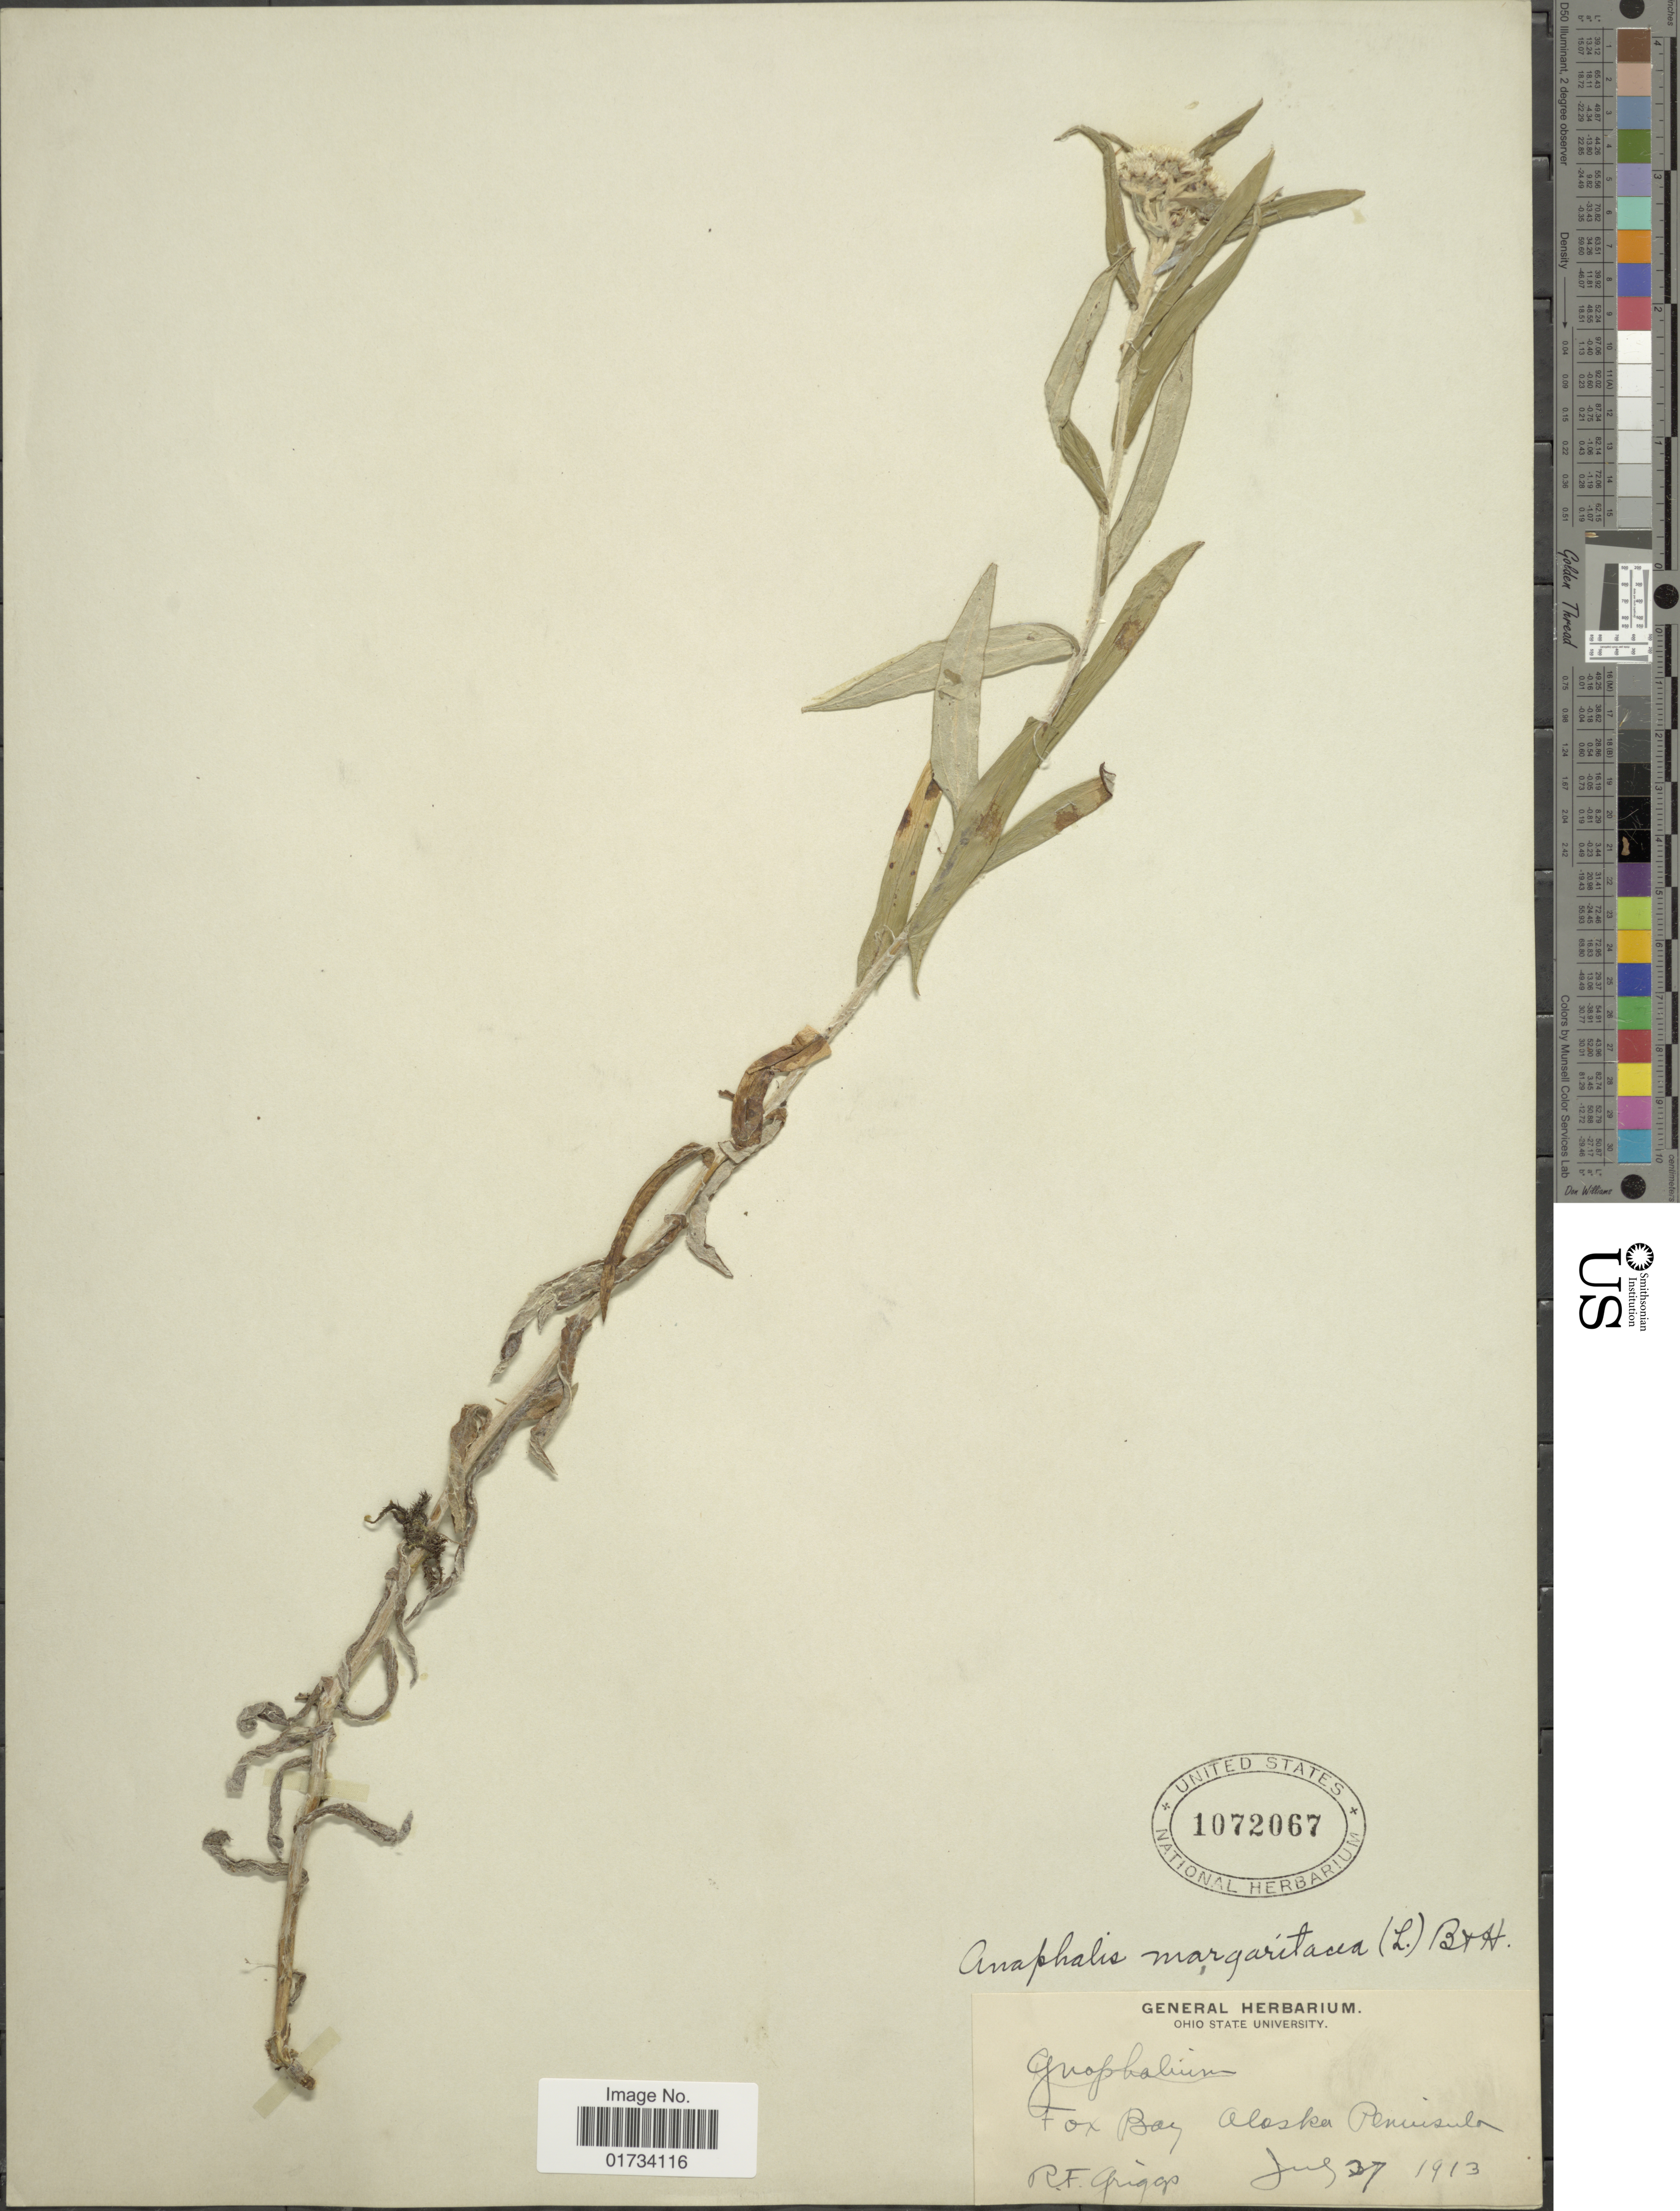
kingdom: Plantae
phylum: Tracheophyta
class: Magnoliopsida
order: Asterales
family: Asteraceae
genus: Anaphalis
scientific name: Anaphalis margaritacea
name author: (L.) Benth. & Hook. f.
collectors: R. F. Griggs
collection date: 1913-07-27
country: United States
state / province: Alaska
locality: Fox Bay, Peninsula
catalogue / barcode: US 1072067